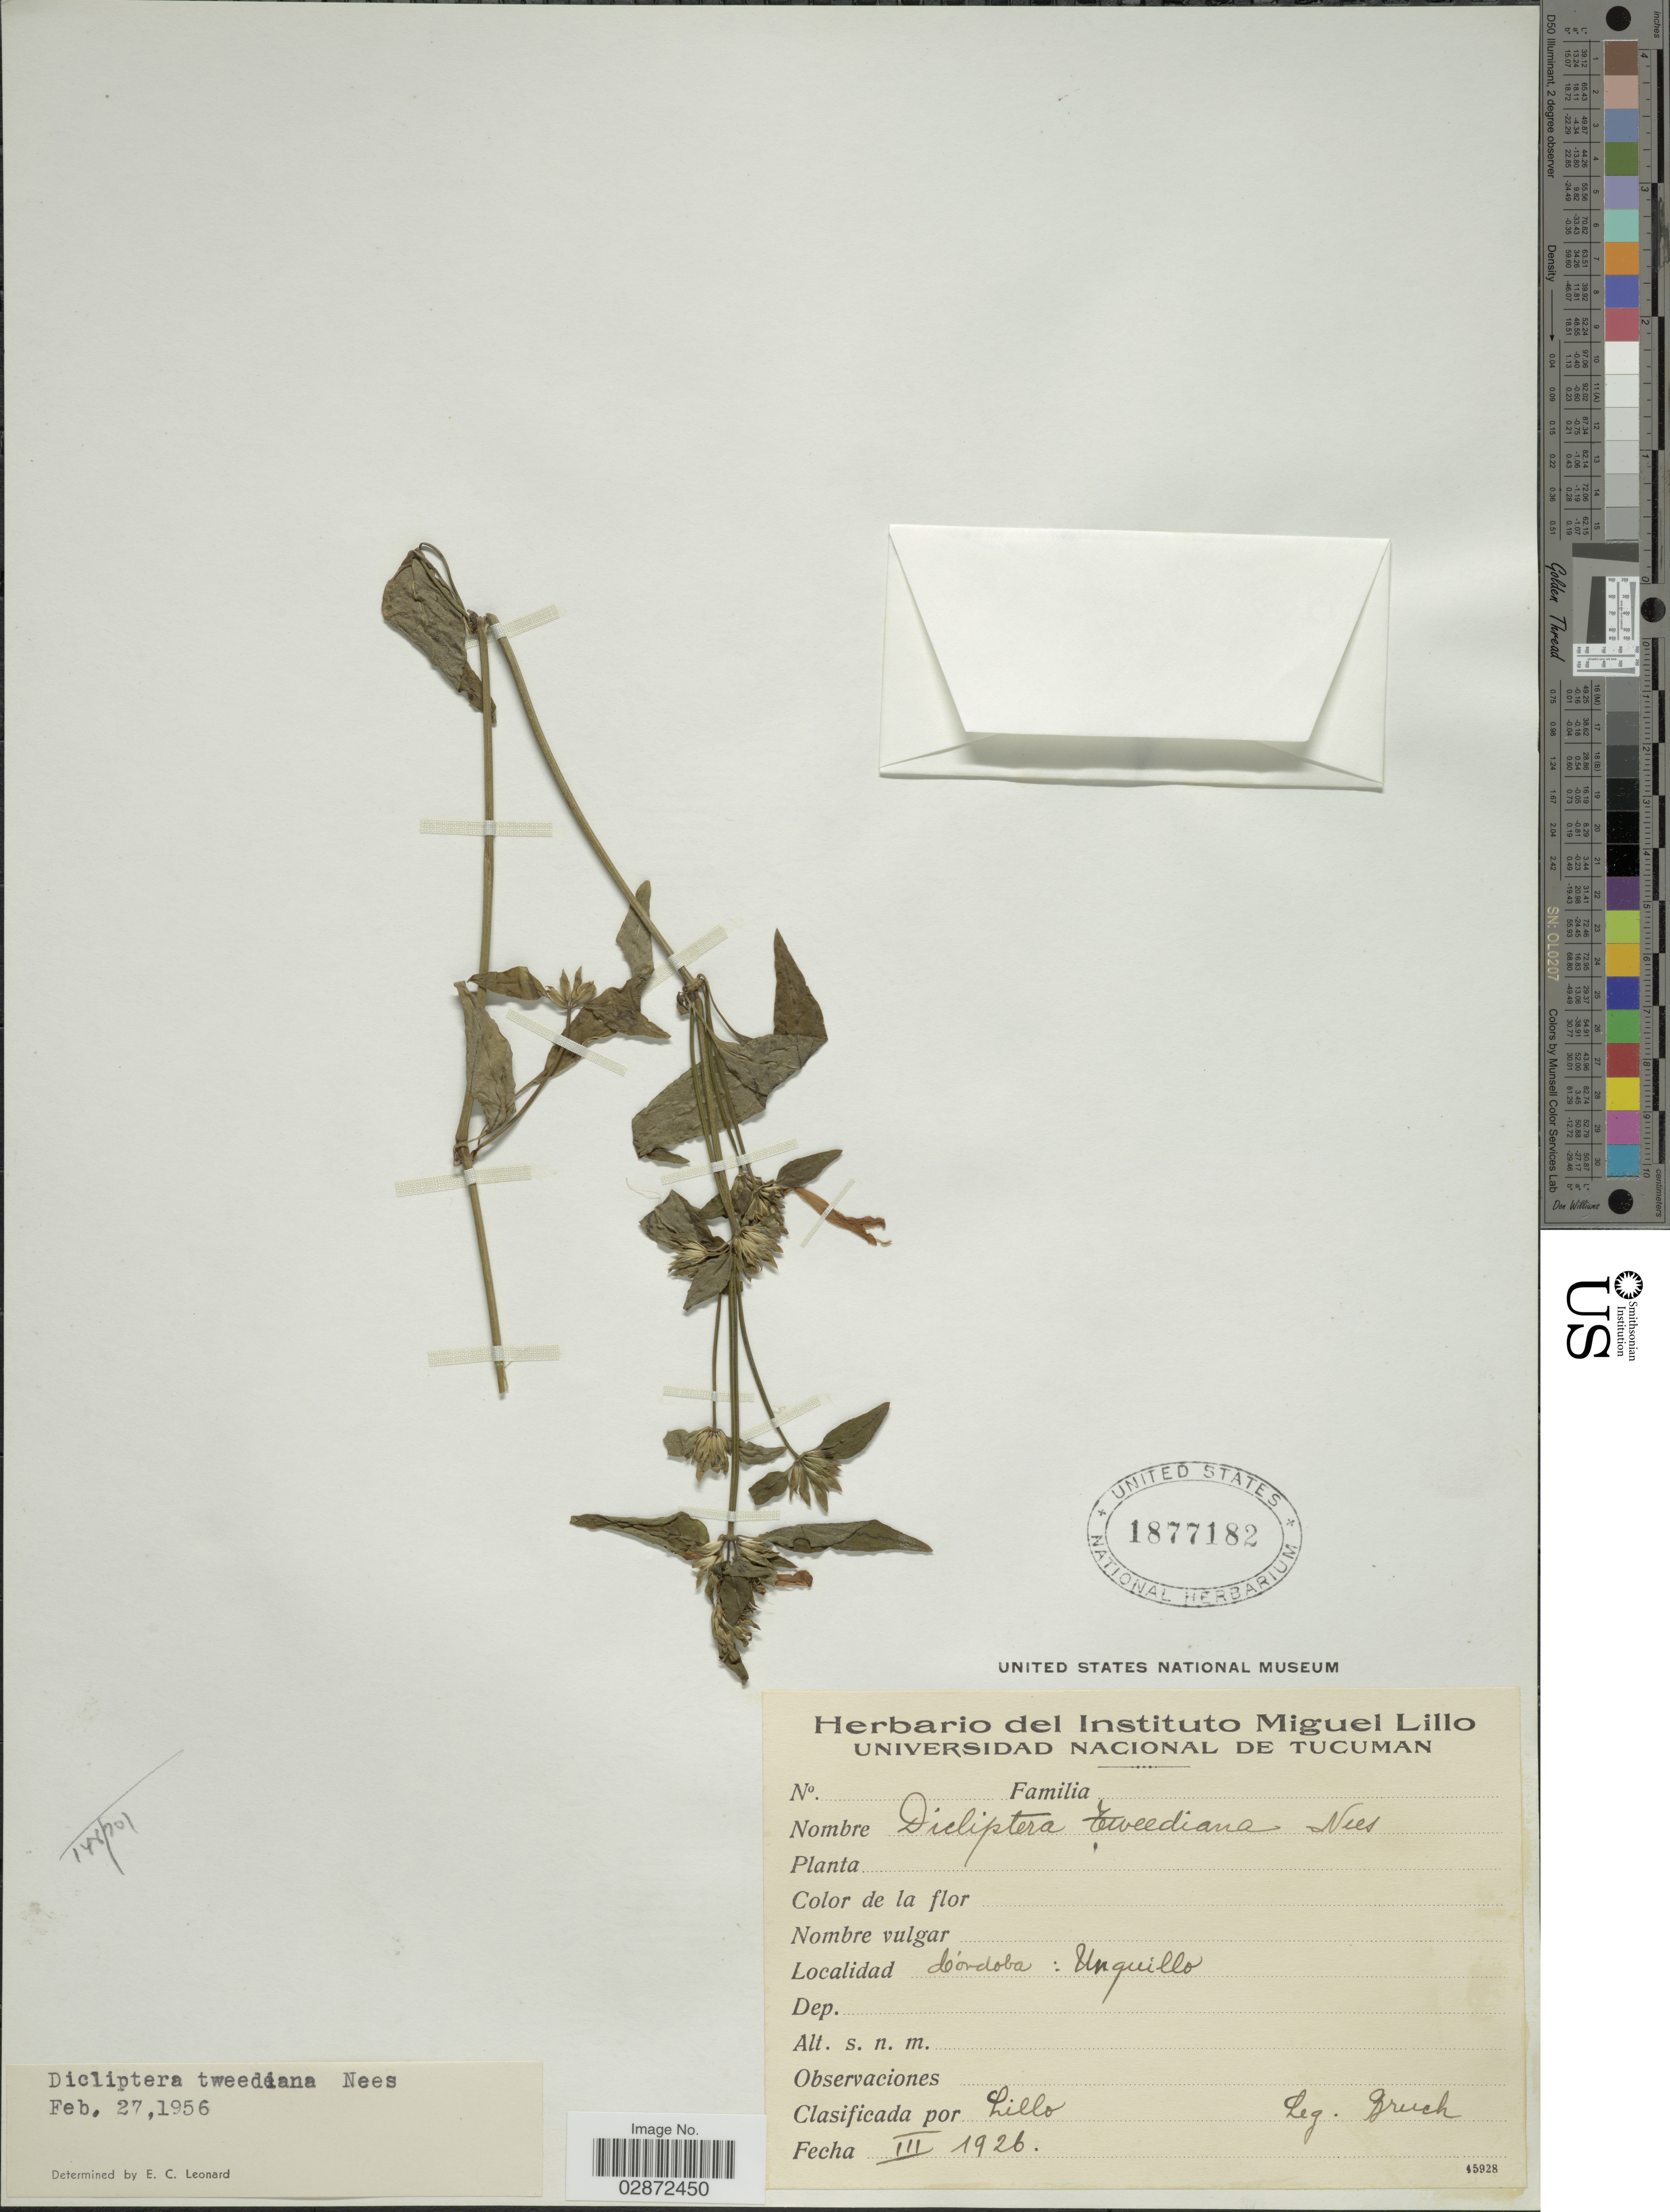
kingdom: Plantae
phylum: Tracheophyta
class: Magnoliopsida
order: Lamiales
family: Acanthaceae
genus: Dicliptera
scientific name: Dicliptera squarrosa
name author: Nees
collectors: Bruch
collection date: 1926-03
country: Argentina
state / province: Cordoba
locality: Córdoba: Unquillo.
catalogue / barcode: US 1877182